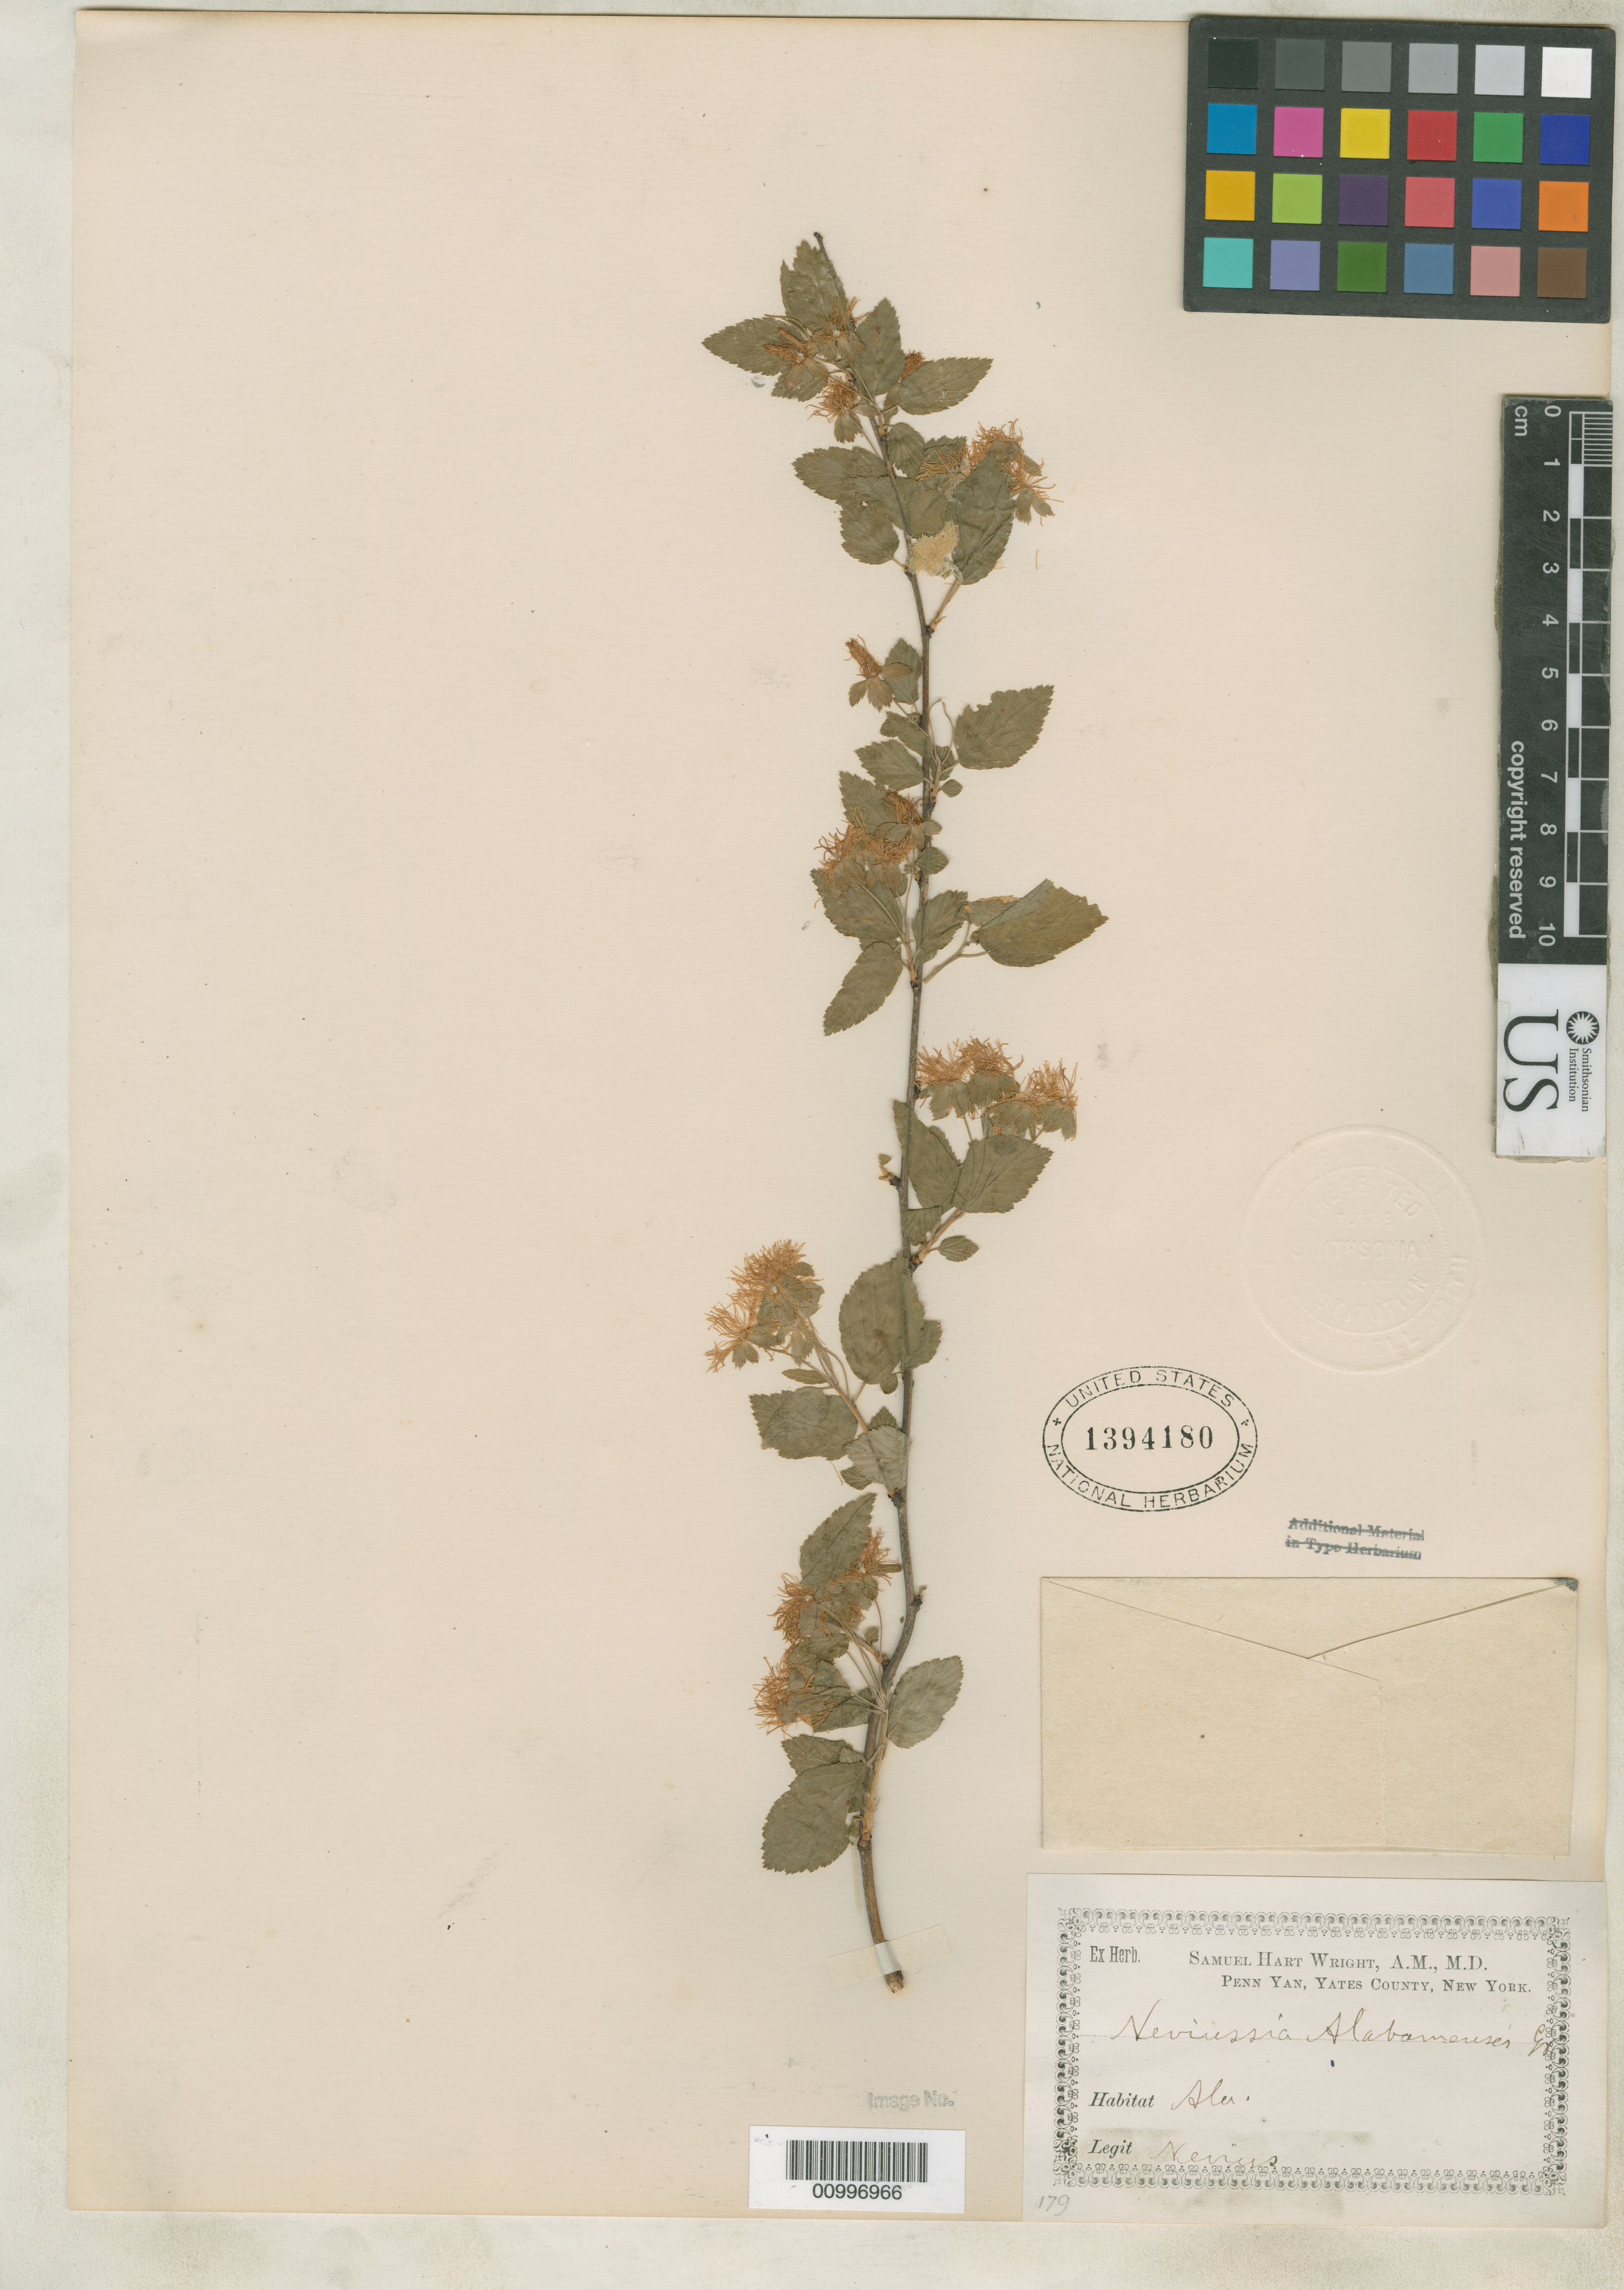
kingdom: Plantae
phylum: Tracheophyta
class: Magnoliopsida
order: Rosales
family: Rosaceae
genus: Neviusia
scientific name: Neviusia alabamensis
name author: A. Gray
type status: Type Collection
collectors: R. Nevius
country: United States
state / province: Alabama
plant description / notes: Gray's protologue cites no type explicitly, but states he examined specimens sent to him by R.D. Nevius in May, 1857; specimen from herbarium of J.D. Smith.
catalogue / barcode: US 1394180